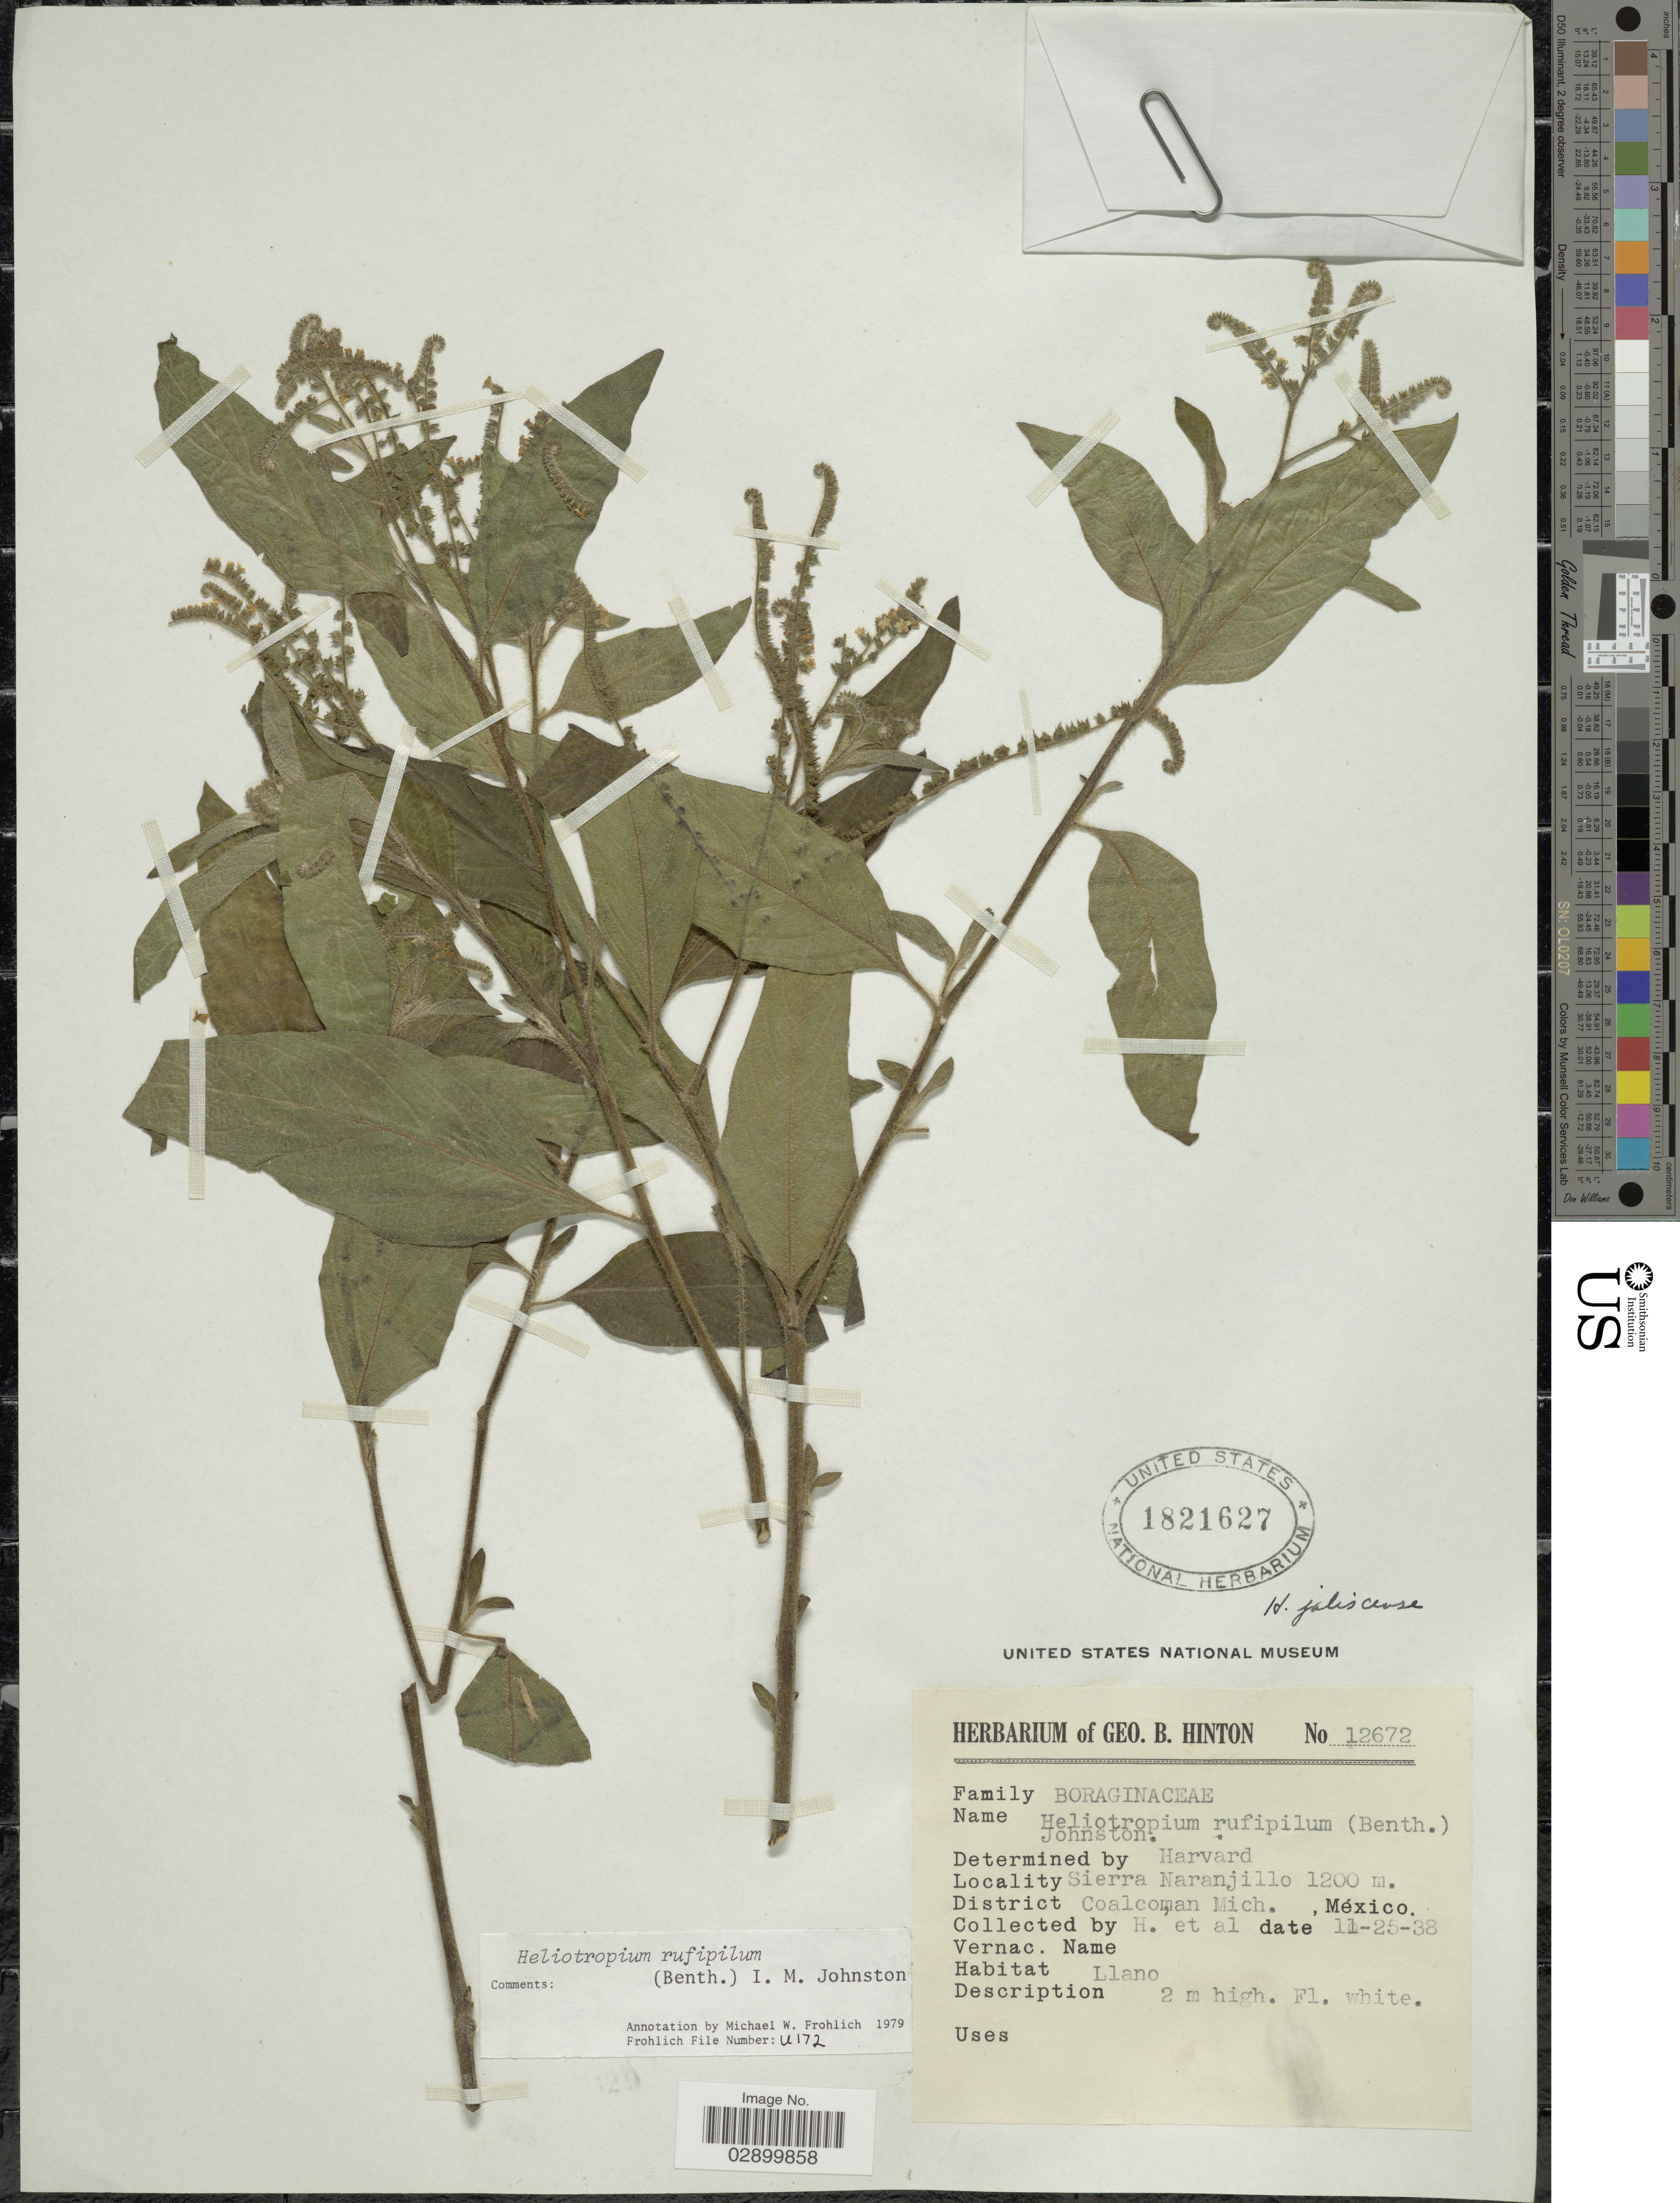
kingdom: Plantae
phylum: Tracheophyta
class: Magnoliopsida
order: Boraginales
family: Heliotropiaceae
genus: Heliotropium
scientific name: Heliotropium rufipilum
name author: (Benth.) I.M. Johnst.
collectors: G. B. Hinton & et al.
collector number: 12672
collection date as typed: Transcribed d/m/y: 25/11/38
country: Mexico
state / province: Michoacán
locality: Sierra Naranjillo. District Coalcoman, Mich.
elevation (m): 1200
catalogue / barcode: US 1821627